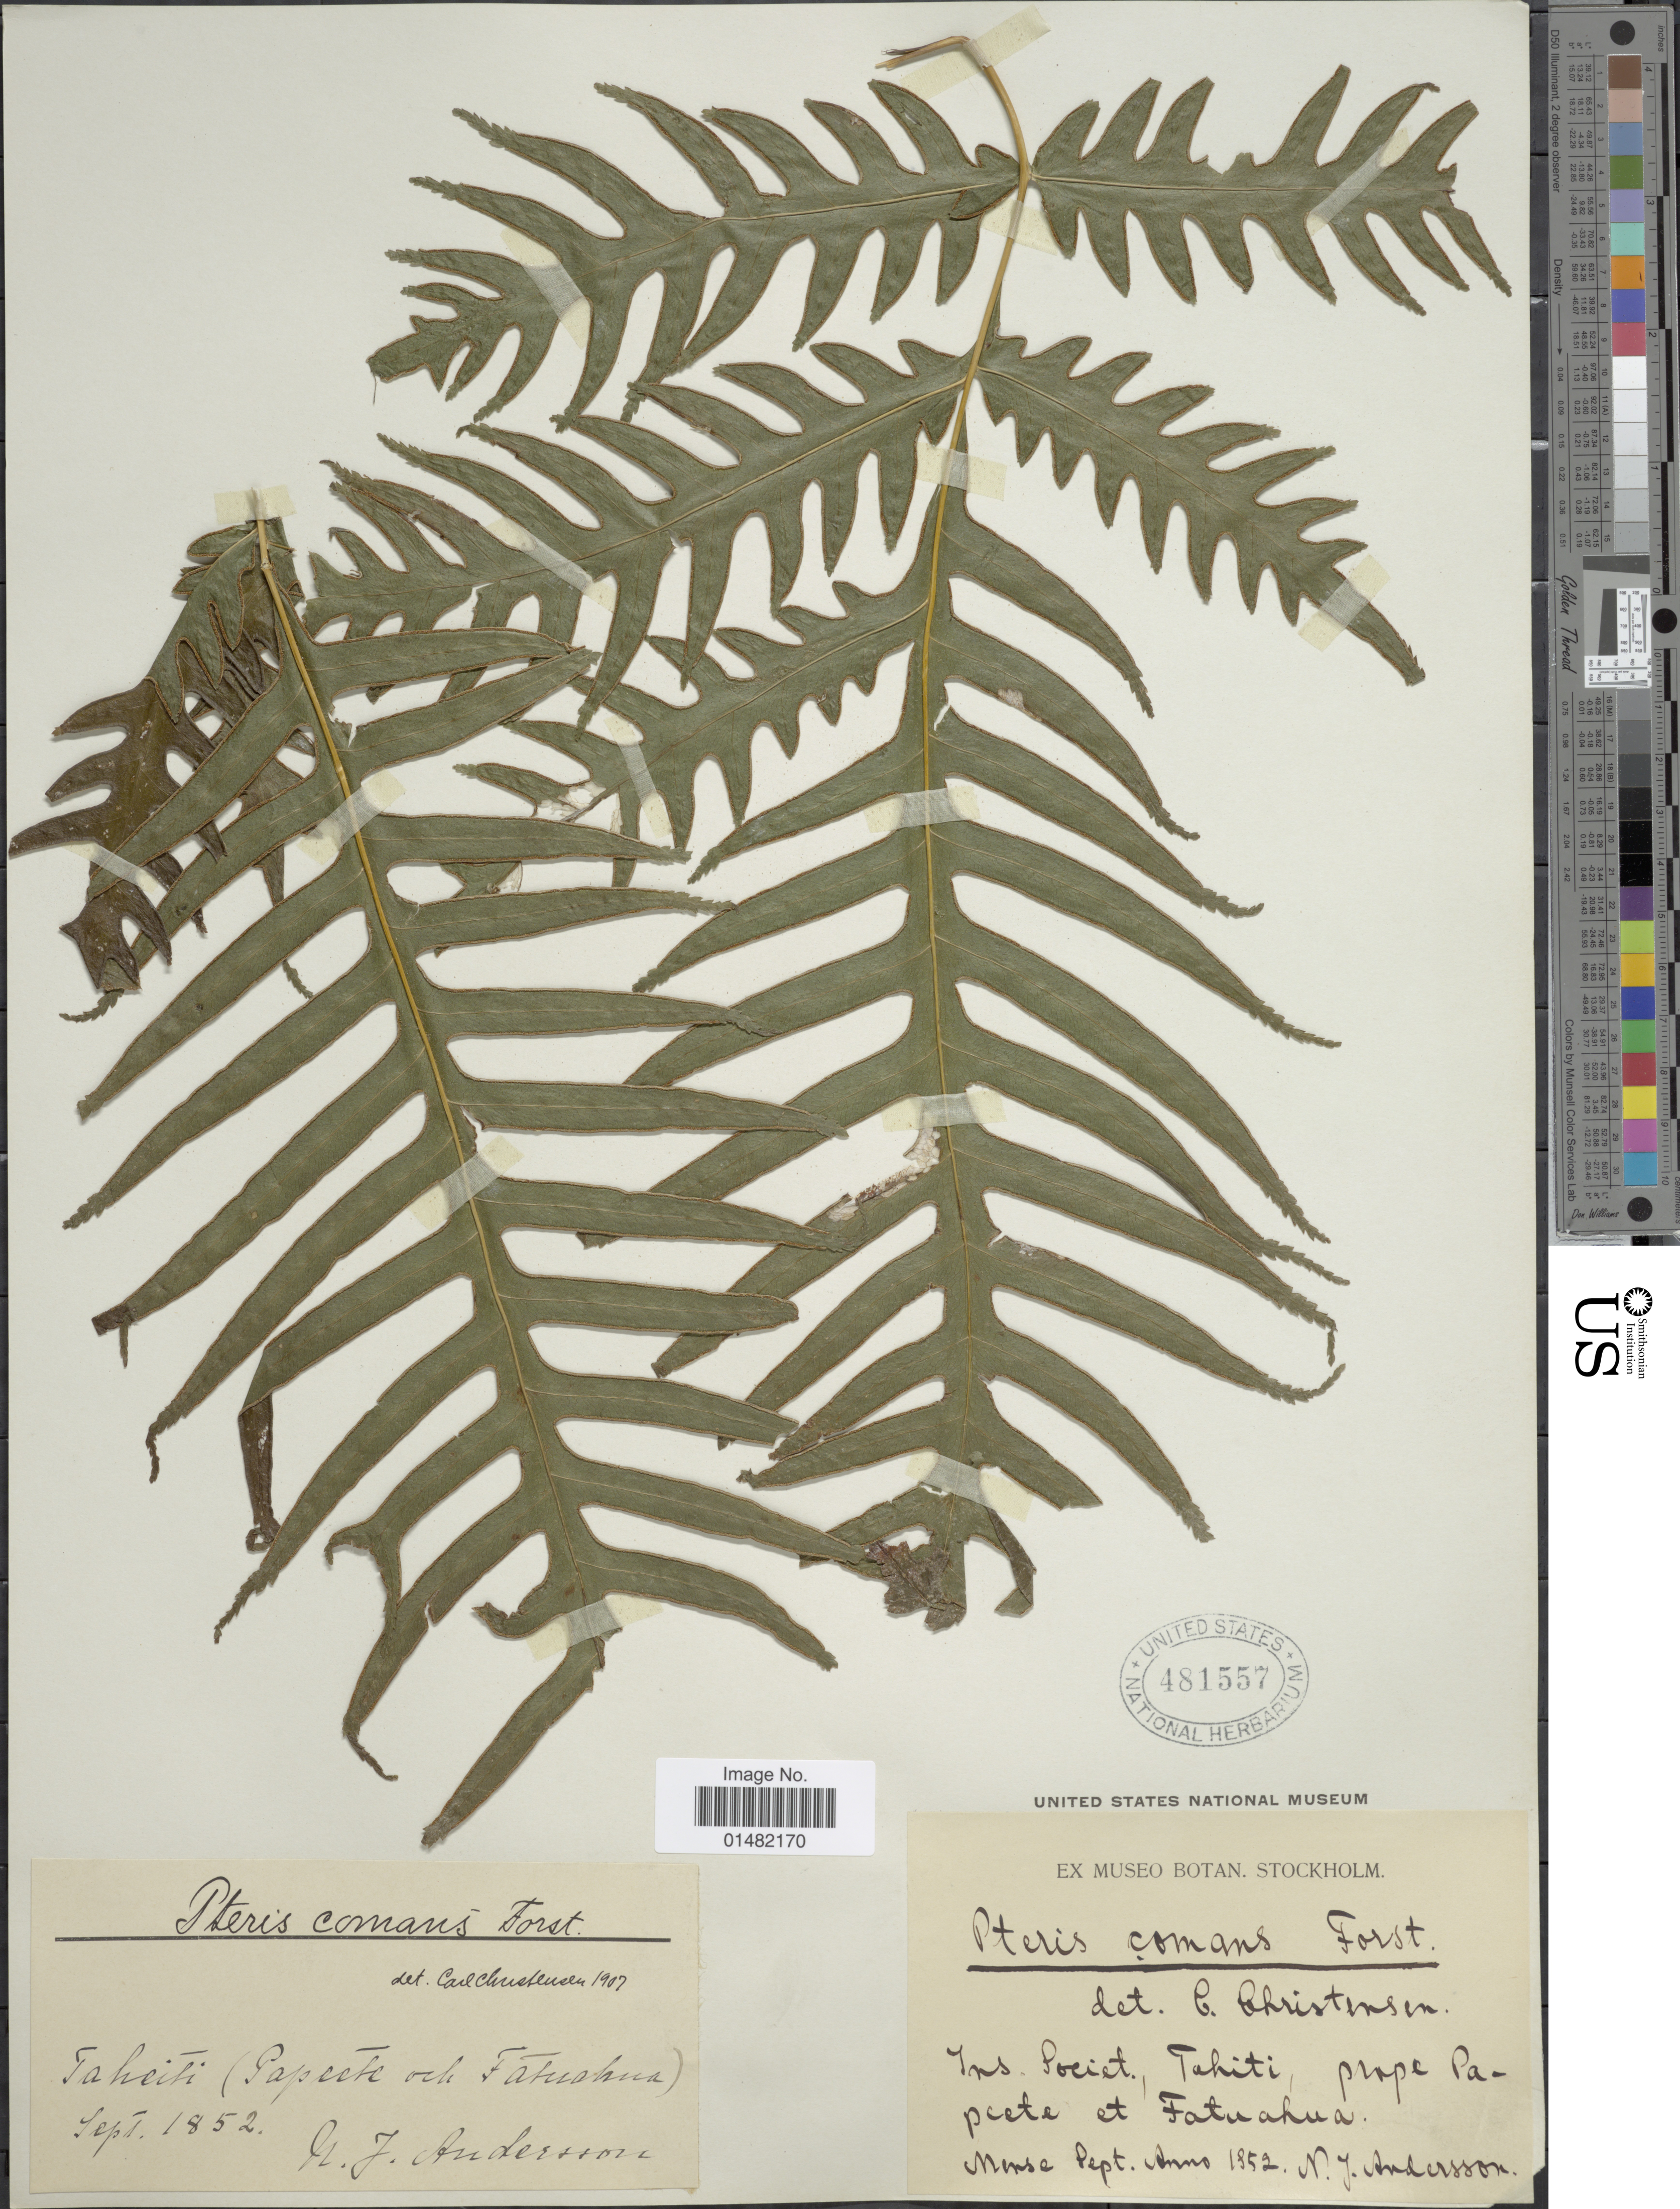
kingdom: Plantae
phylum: Tracheophyta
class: Polypodiopsida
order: Polypodiales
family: Pteridaceae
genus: Pteris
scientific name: Pteris comans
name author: G. Forst.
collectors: N. J. Andersson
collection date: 1852-09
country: French Polynesia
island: Tahiti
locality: Ins. Societ., Tahiti, prope Papcete et Fatuahua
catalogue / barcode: US 481557